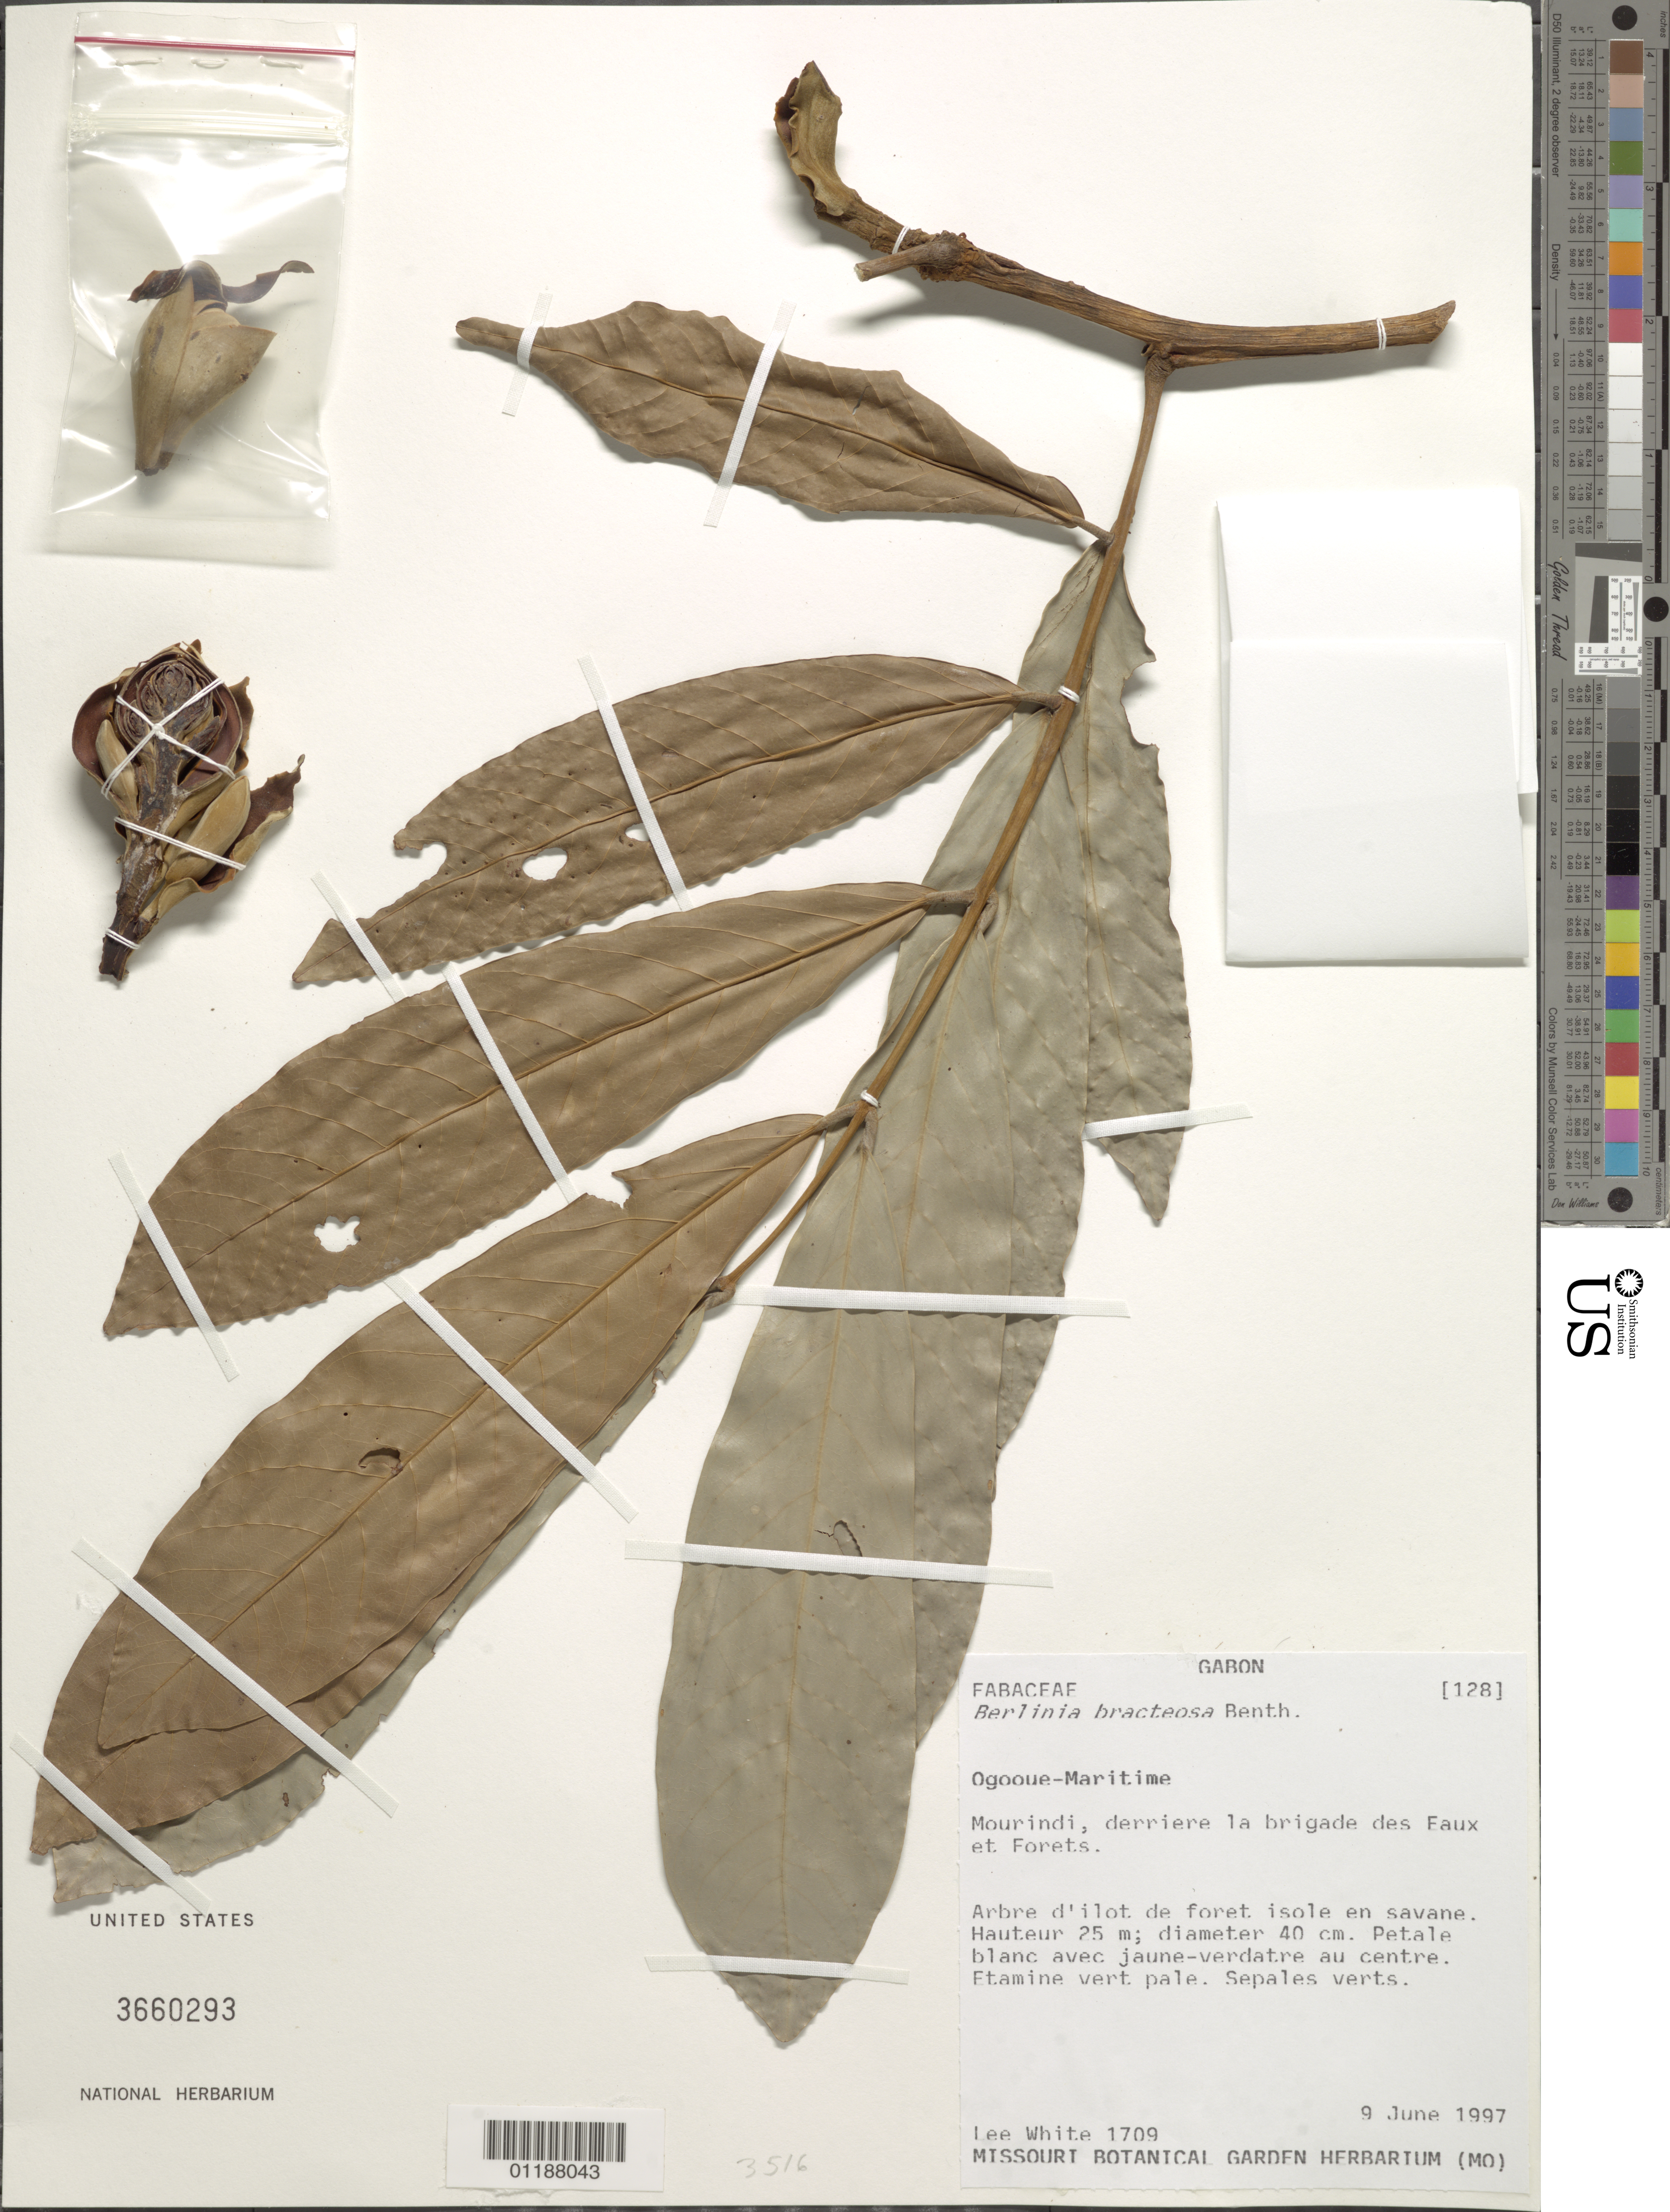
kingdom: Plantae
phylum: Tracheophyta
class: Magnoliopsida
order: Fabales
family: Fabaceae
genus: Berlinia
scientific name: Berlinia bracteosa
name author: Benth.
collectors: L. White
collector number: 1709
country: Gabon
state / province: Ogooué-Maritime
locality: Mourindi, derriere la brigade des Faux et Forets.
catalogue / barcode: US 3660293